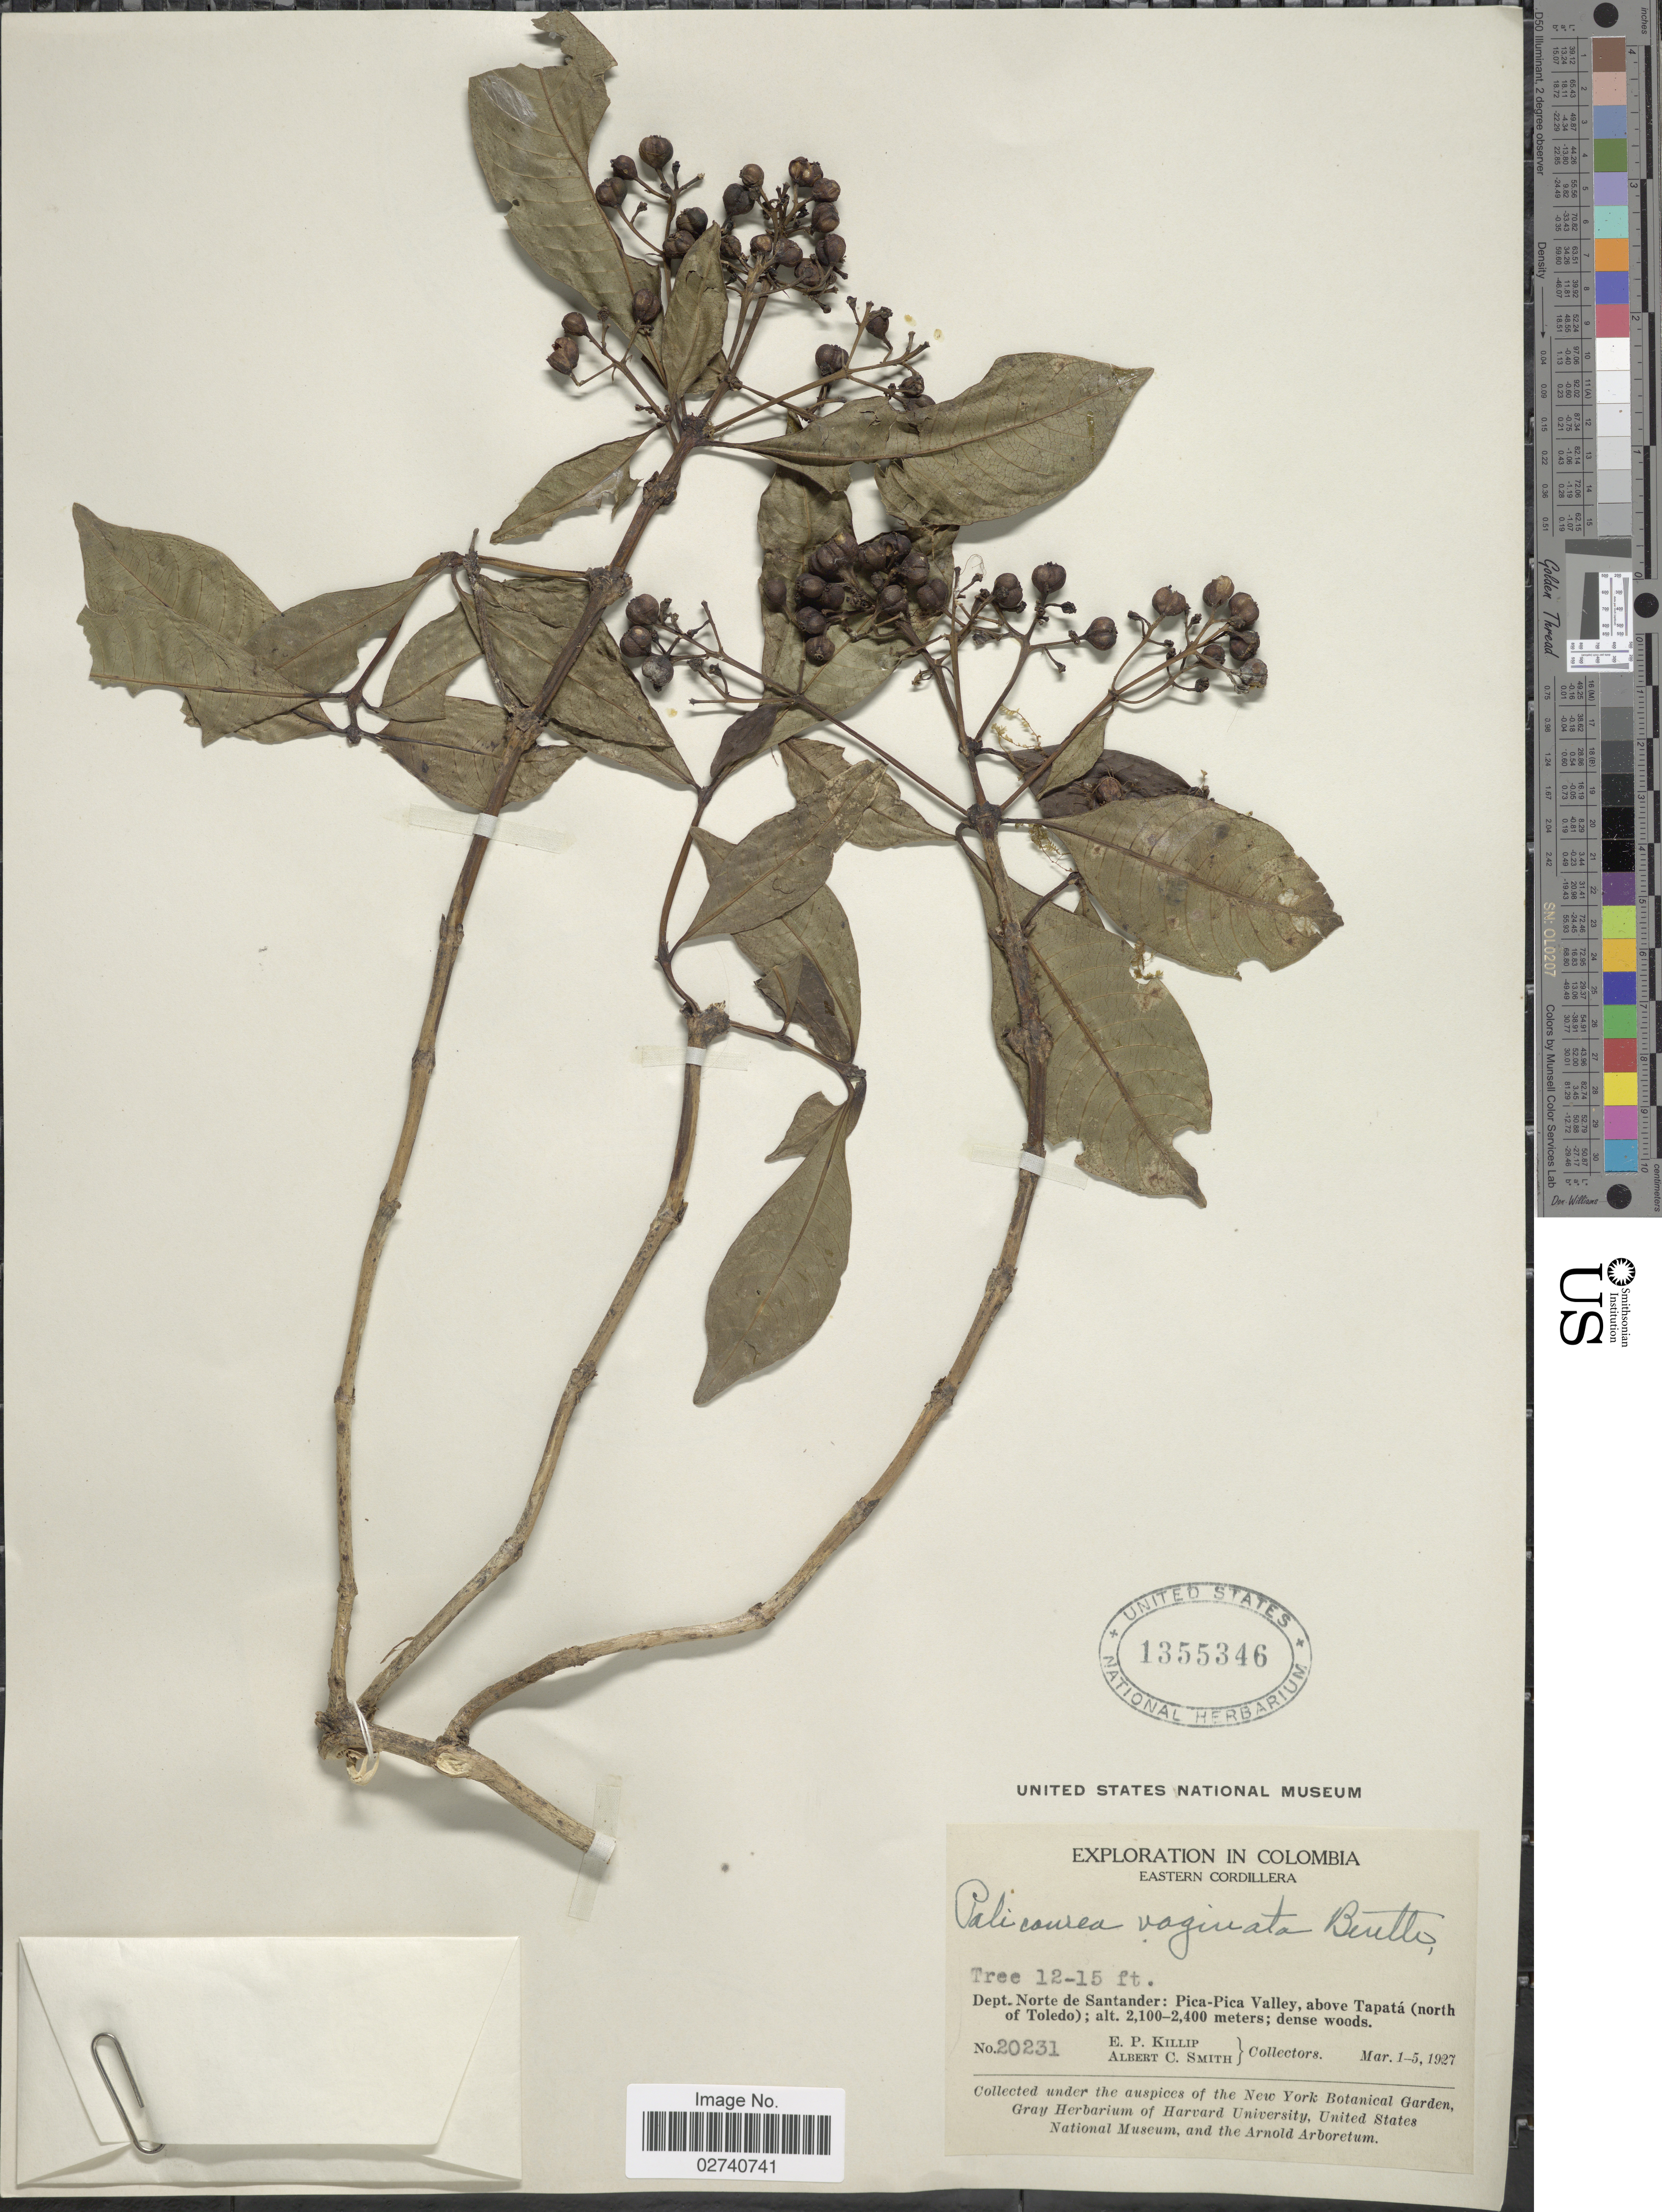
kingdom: Plantae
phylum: Tracheophyta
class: Magnoliopsida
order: Gentianales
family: Rubiaceae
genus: Palicourea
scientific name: Palicourea vaginata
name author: Benth.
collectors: E. P. Killip & A. C. Smith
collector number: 20231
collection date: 1927-03-01/1927-03-05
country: Colombia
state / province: Norte de Santander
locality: Eastern Cordillera. Pica-Pica Valley, above Tapata (north of Toledo)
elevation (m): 2100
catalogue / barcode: US 1355346